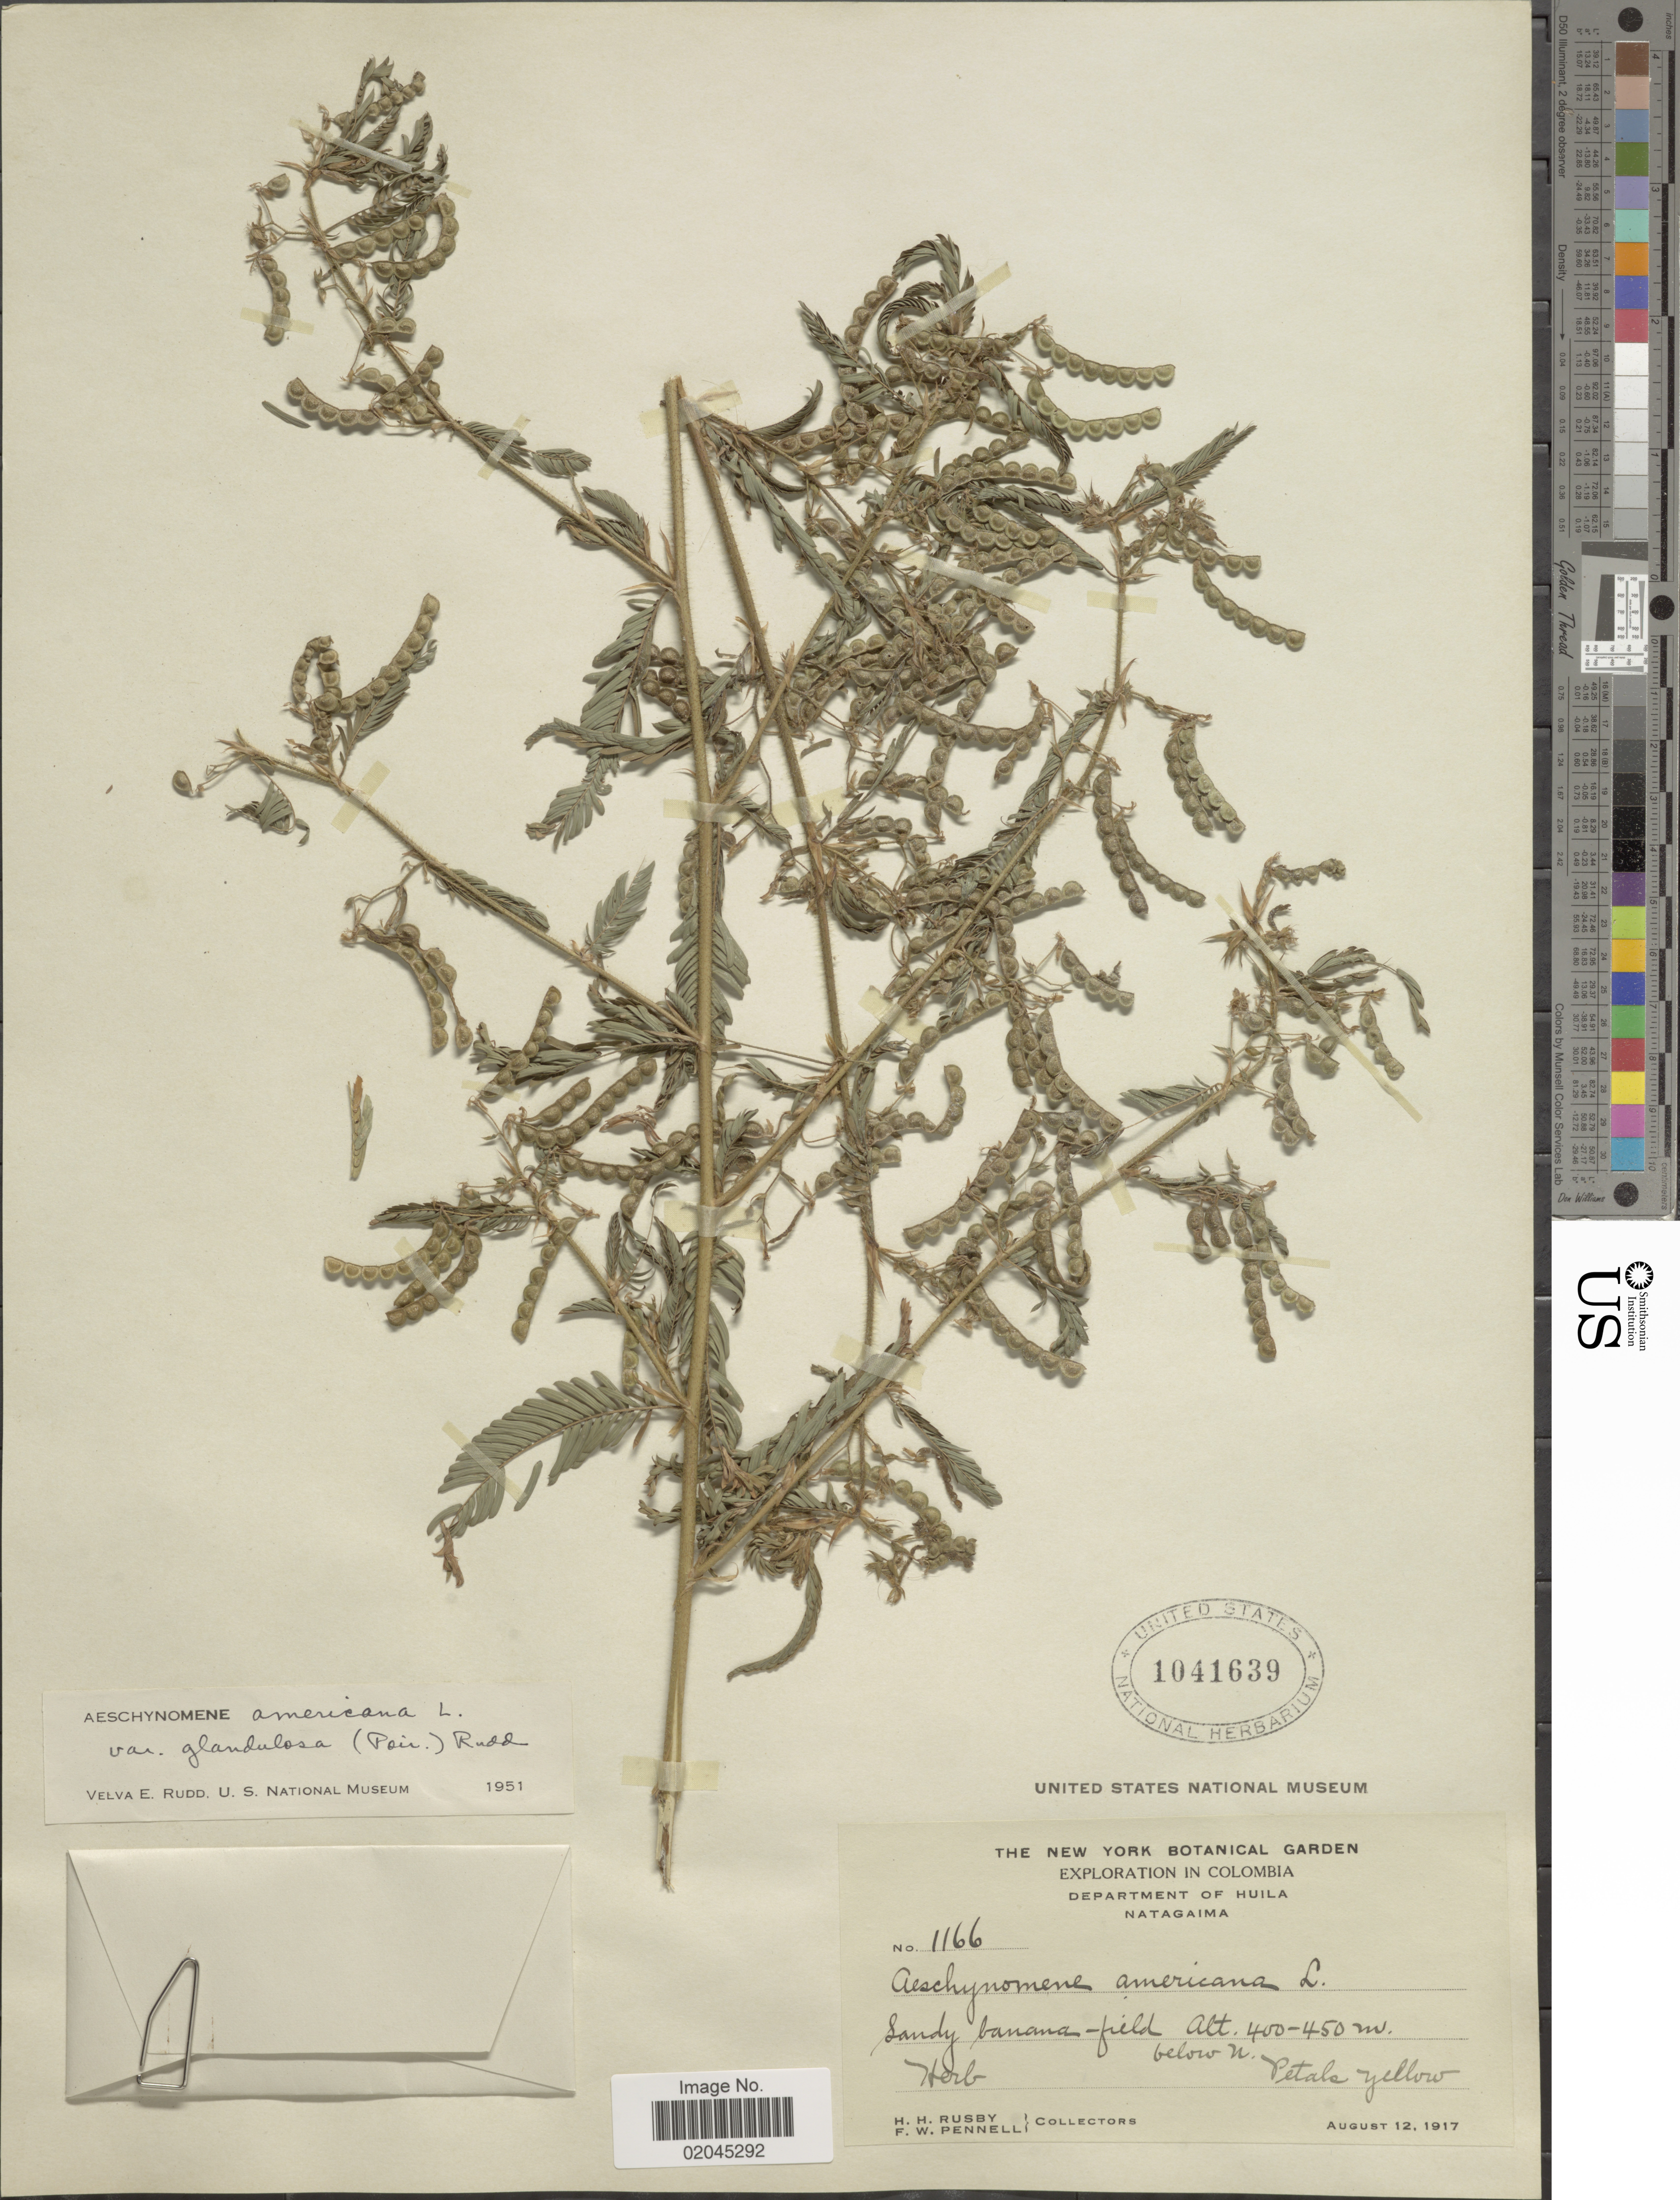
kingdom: Plantae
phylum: Tracheophyta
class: Magnoliopsida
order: Fabales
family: Fabaceae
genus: Aeschynomene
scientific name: Aeschynomene americana var. americana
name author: L.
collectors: H. H. Rusby & F. W. Pennell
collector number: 1166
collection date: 1917-08-12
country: Colombia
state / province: Huila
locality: Department of Huila, Natagaima, Sandy banana-field, belo N.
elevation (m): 400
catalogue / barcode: US 1041639